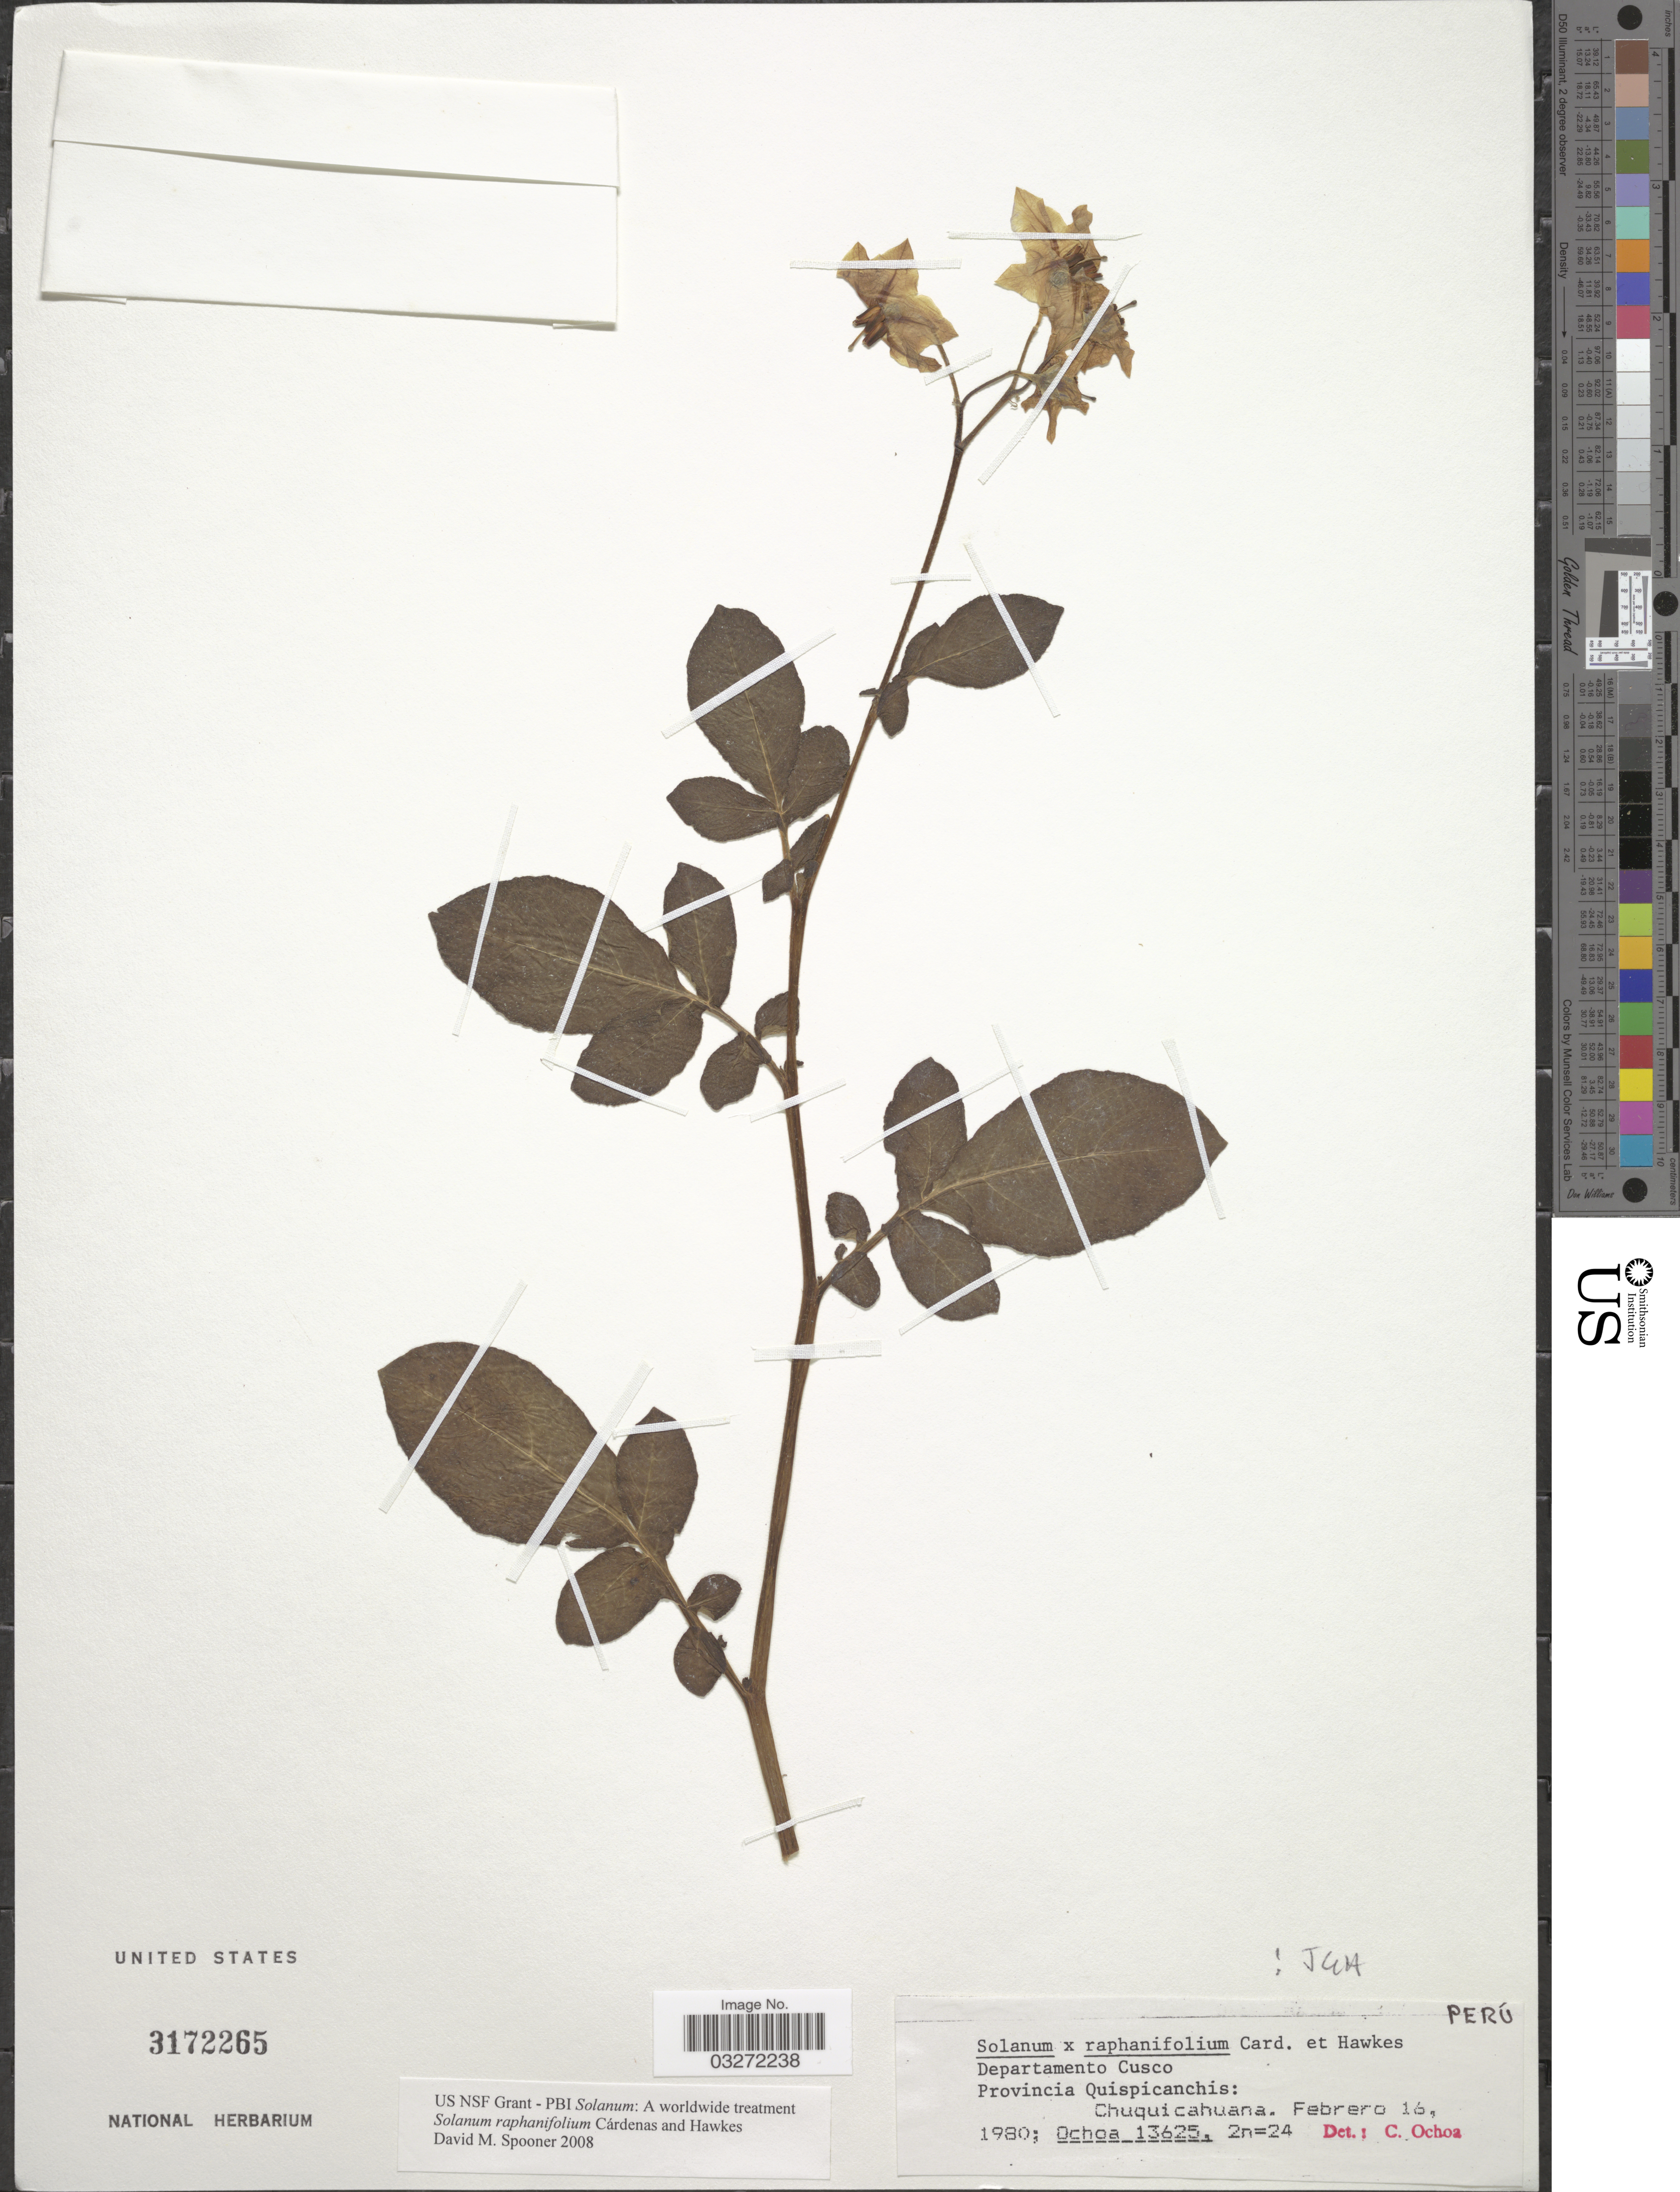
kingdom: Plantae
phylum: Tracheophyta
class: Magnoliopsida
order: Solanales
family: Solanaceae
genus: Solanum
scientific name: Solanum raphanifolium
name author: Cárdenas & Hawkes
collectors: -. Ochoa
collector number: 13625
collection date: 1980-02-16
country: Peru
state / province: Cusco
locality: Departamento Cusco. Provincia Quispicanchis: Chuquicahuana.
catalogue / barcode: US 3172265